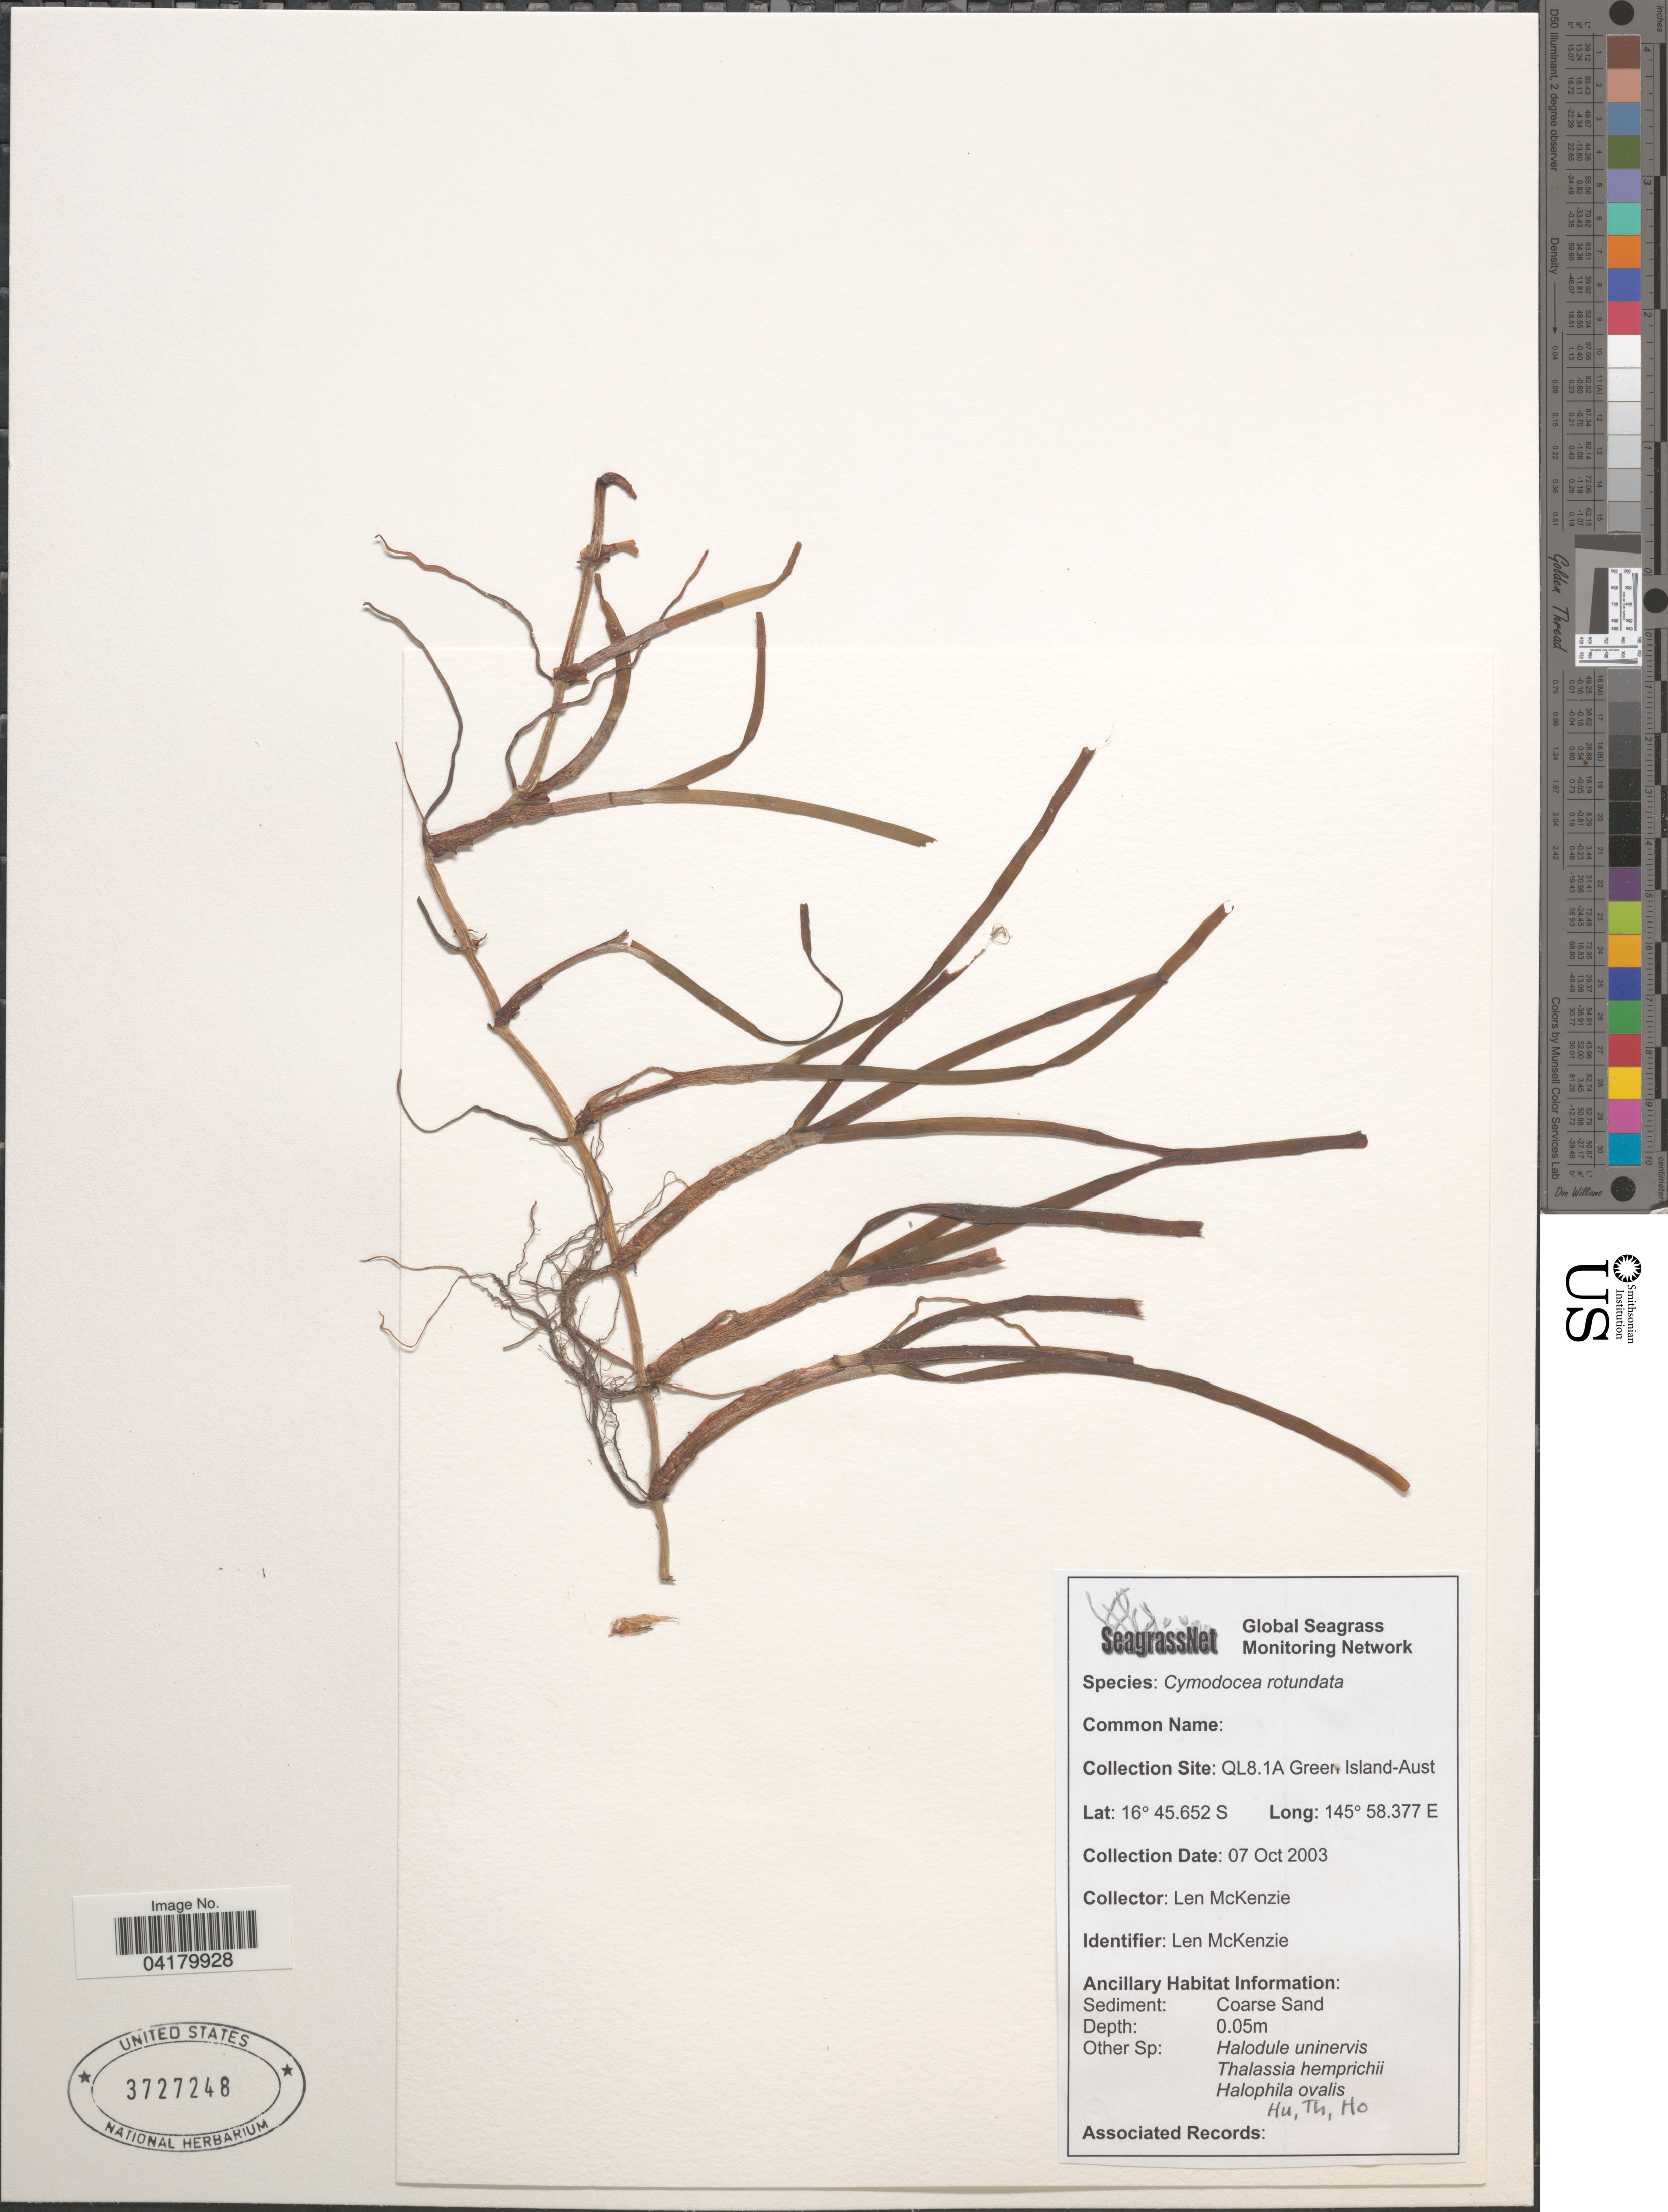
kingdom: Plantae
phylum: Tracheophyta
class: Liliopsida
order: Alismatales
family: Cymodoceaceae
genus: Cymodocea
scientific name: Cymodocea rotundata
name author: Asch. & Schweinf.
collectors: L. McKenzie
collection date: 2003-10-07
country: Australia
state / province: Queensland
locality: Collection Site: QL8.1A Green Island.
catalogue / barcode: US 3727248